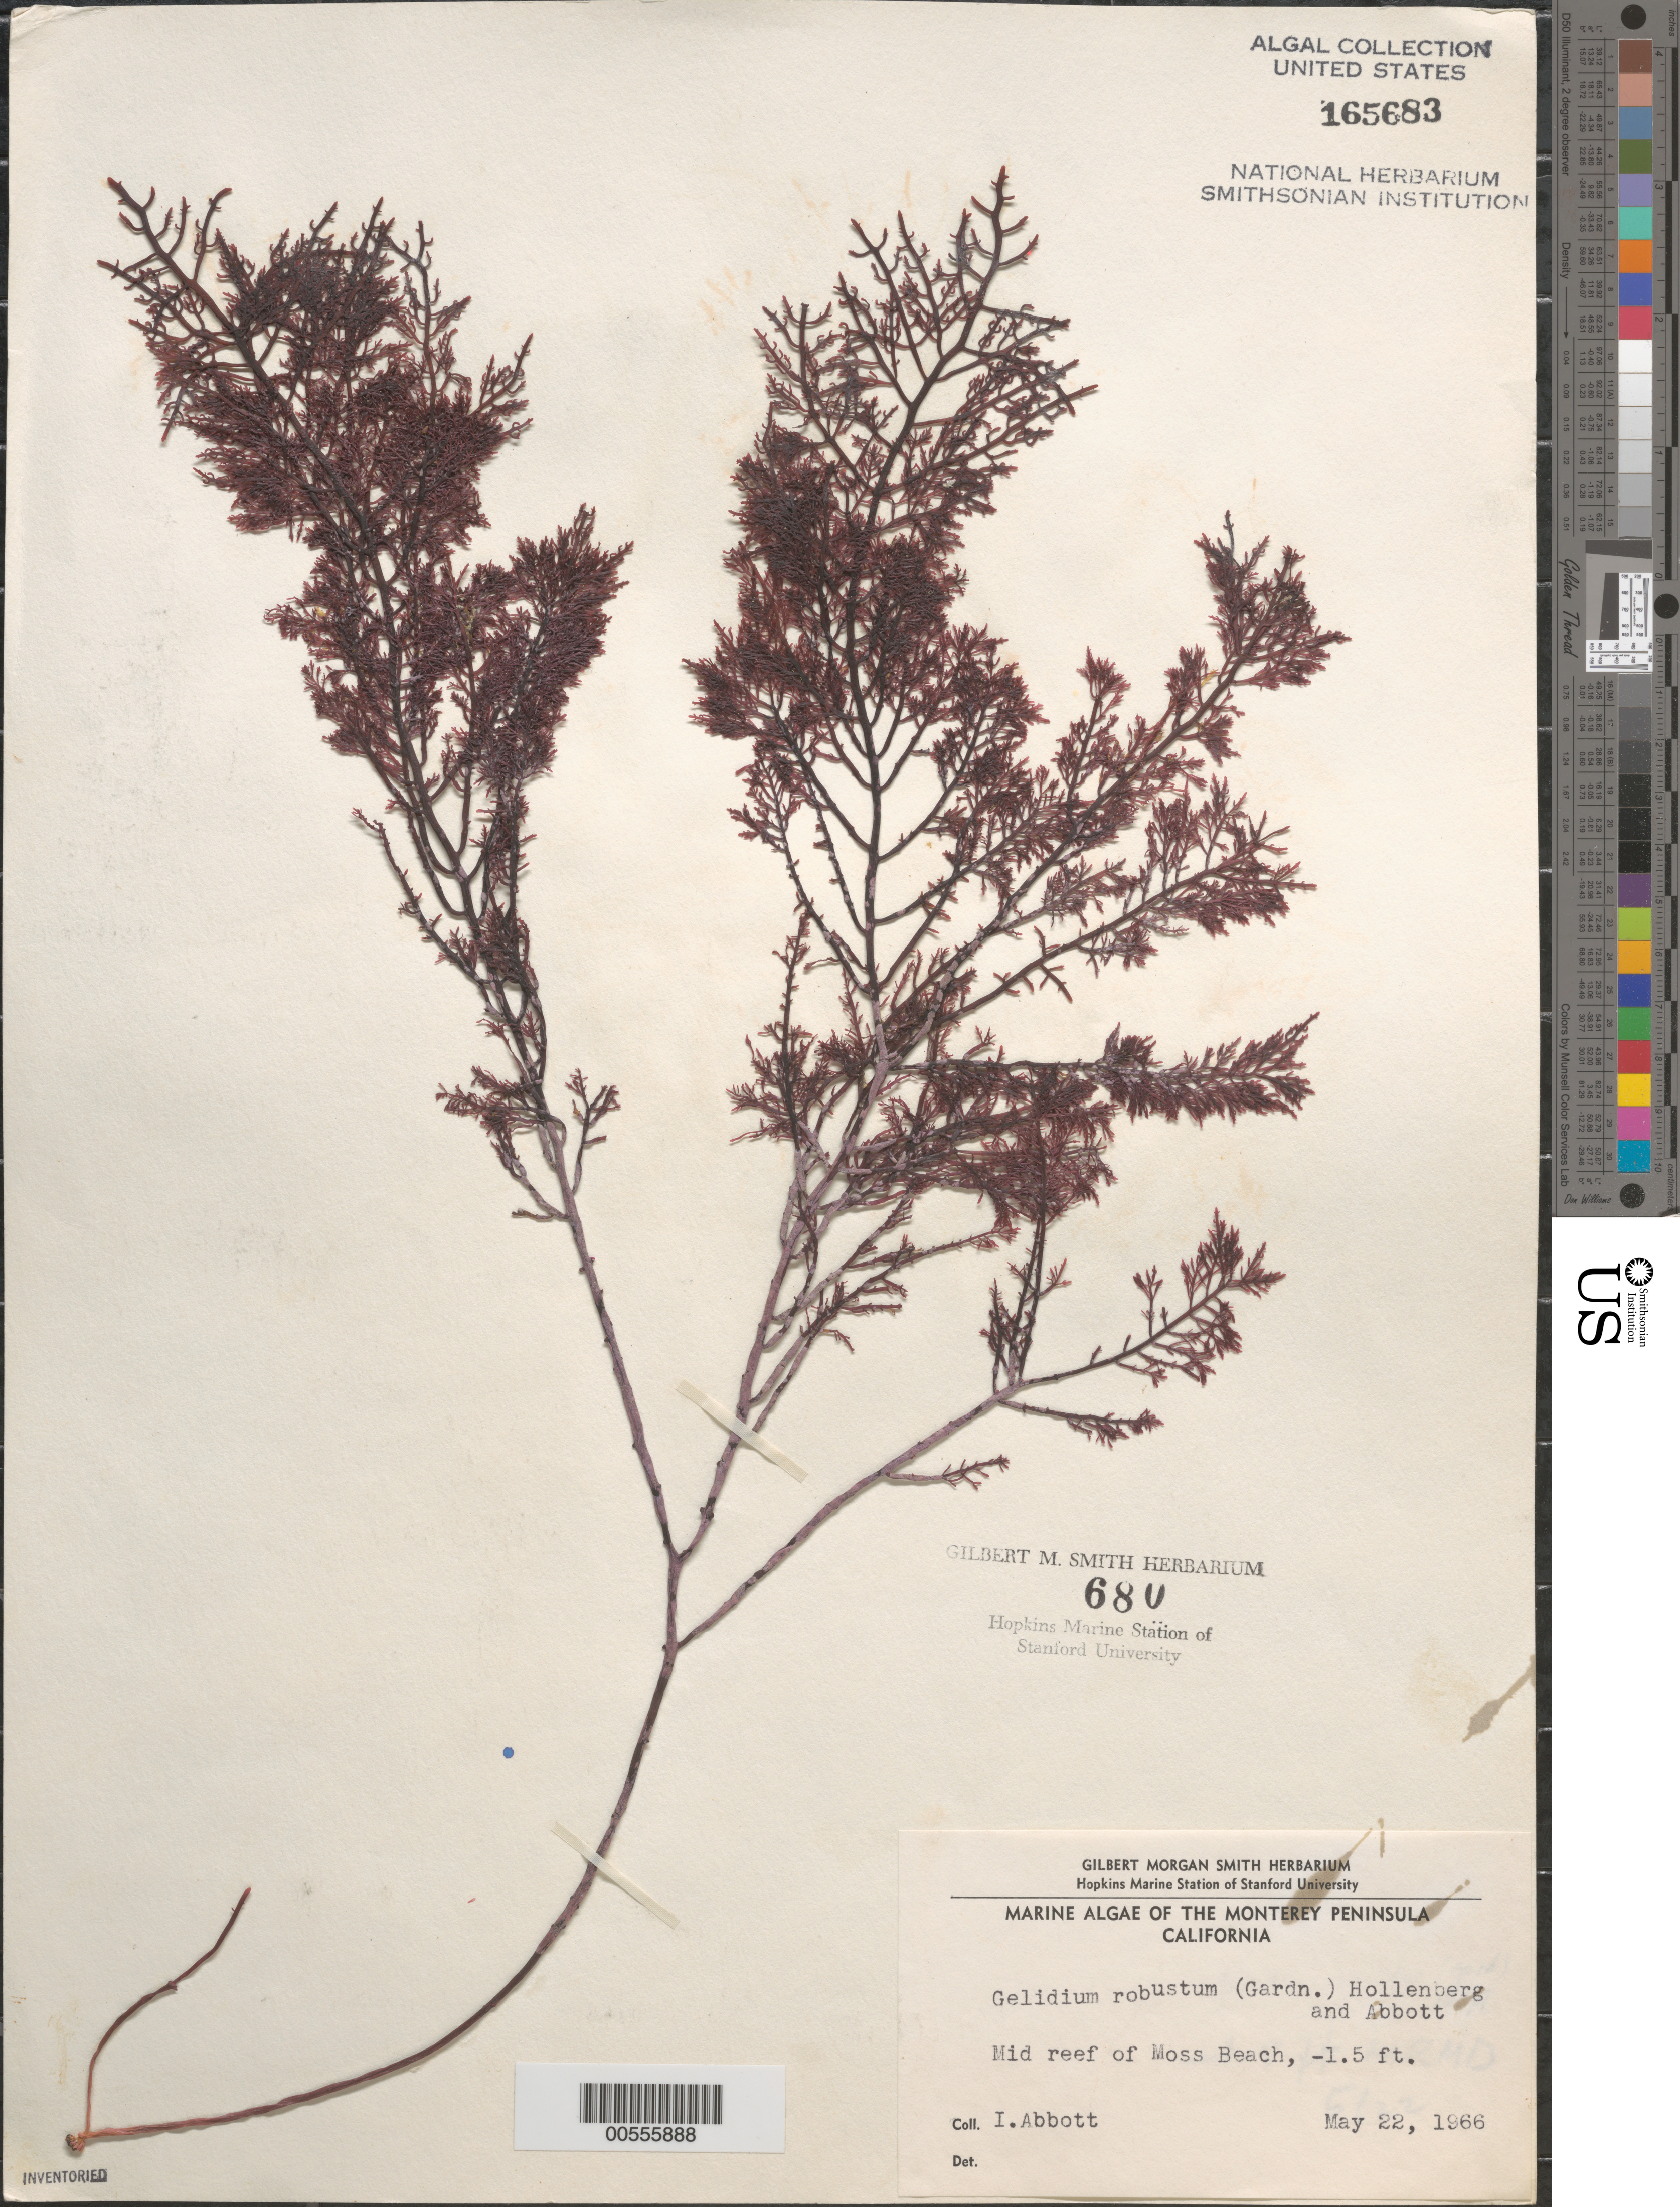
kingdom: Plantae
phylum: Rhodophyta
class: Florideophyceae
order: Gelidiales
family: Gelidiaceae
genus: Gelidium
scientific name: Gelidium robustum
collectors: I. A. Abbott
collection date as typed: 22 May 1966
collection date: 1966-05-22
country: United States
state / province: California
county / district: Monterey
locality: Middle Reef of Moss Beach, Monterey Peninsula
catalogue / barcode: US 165683